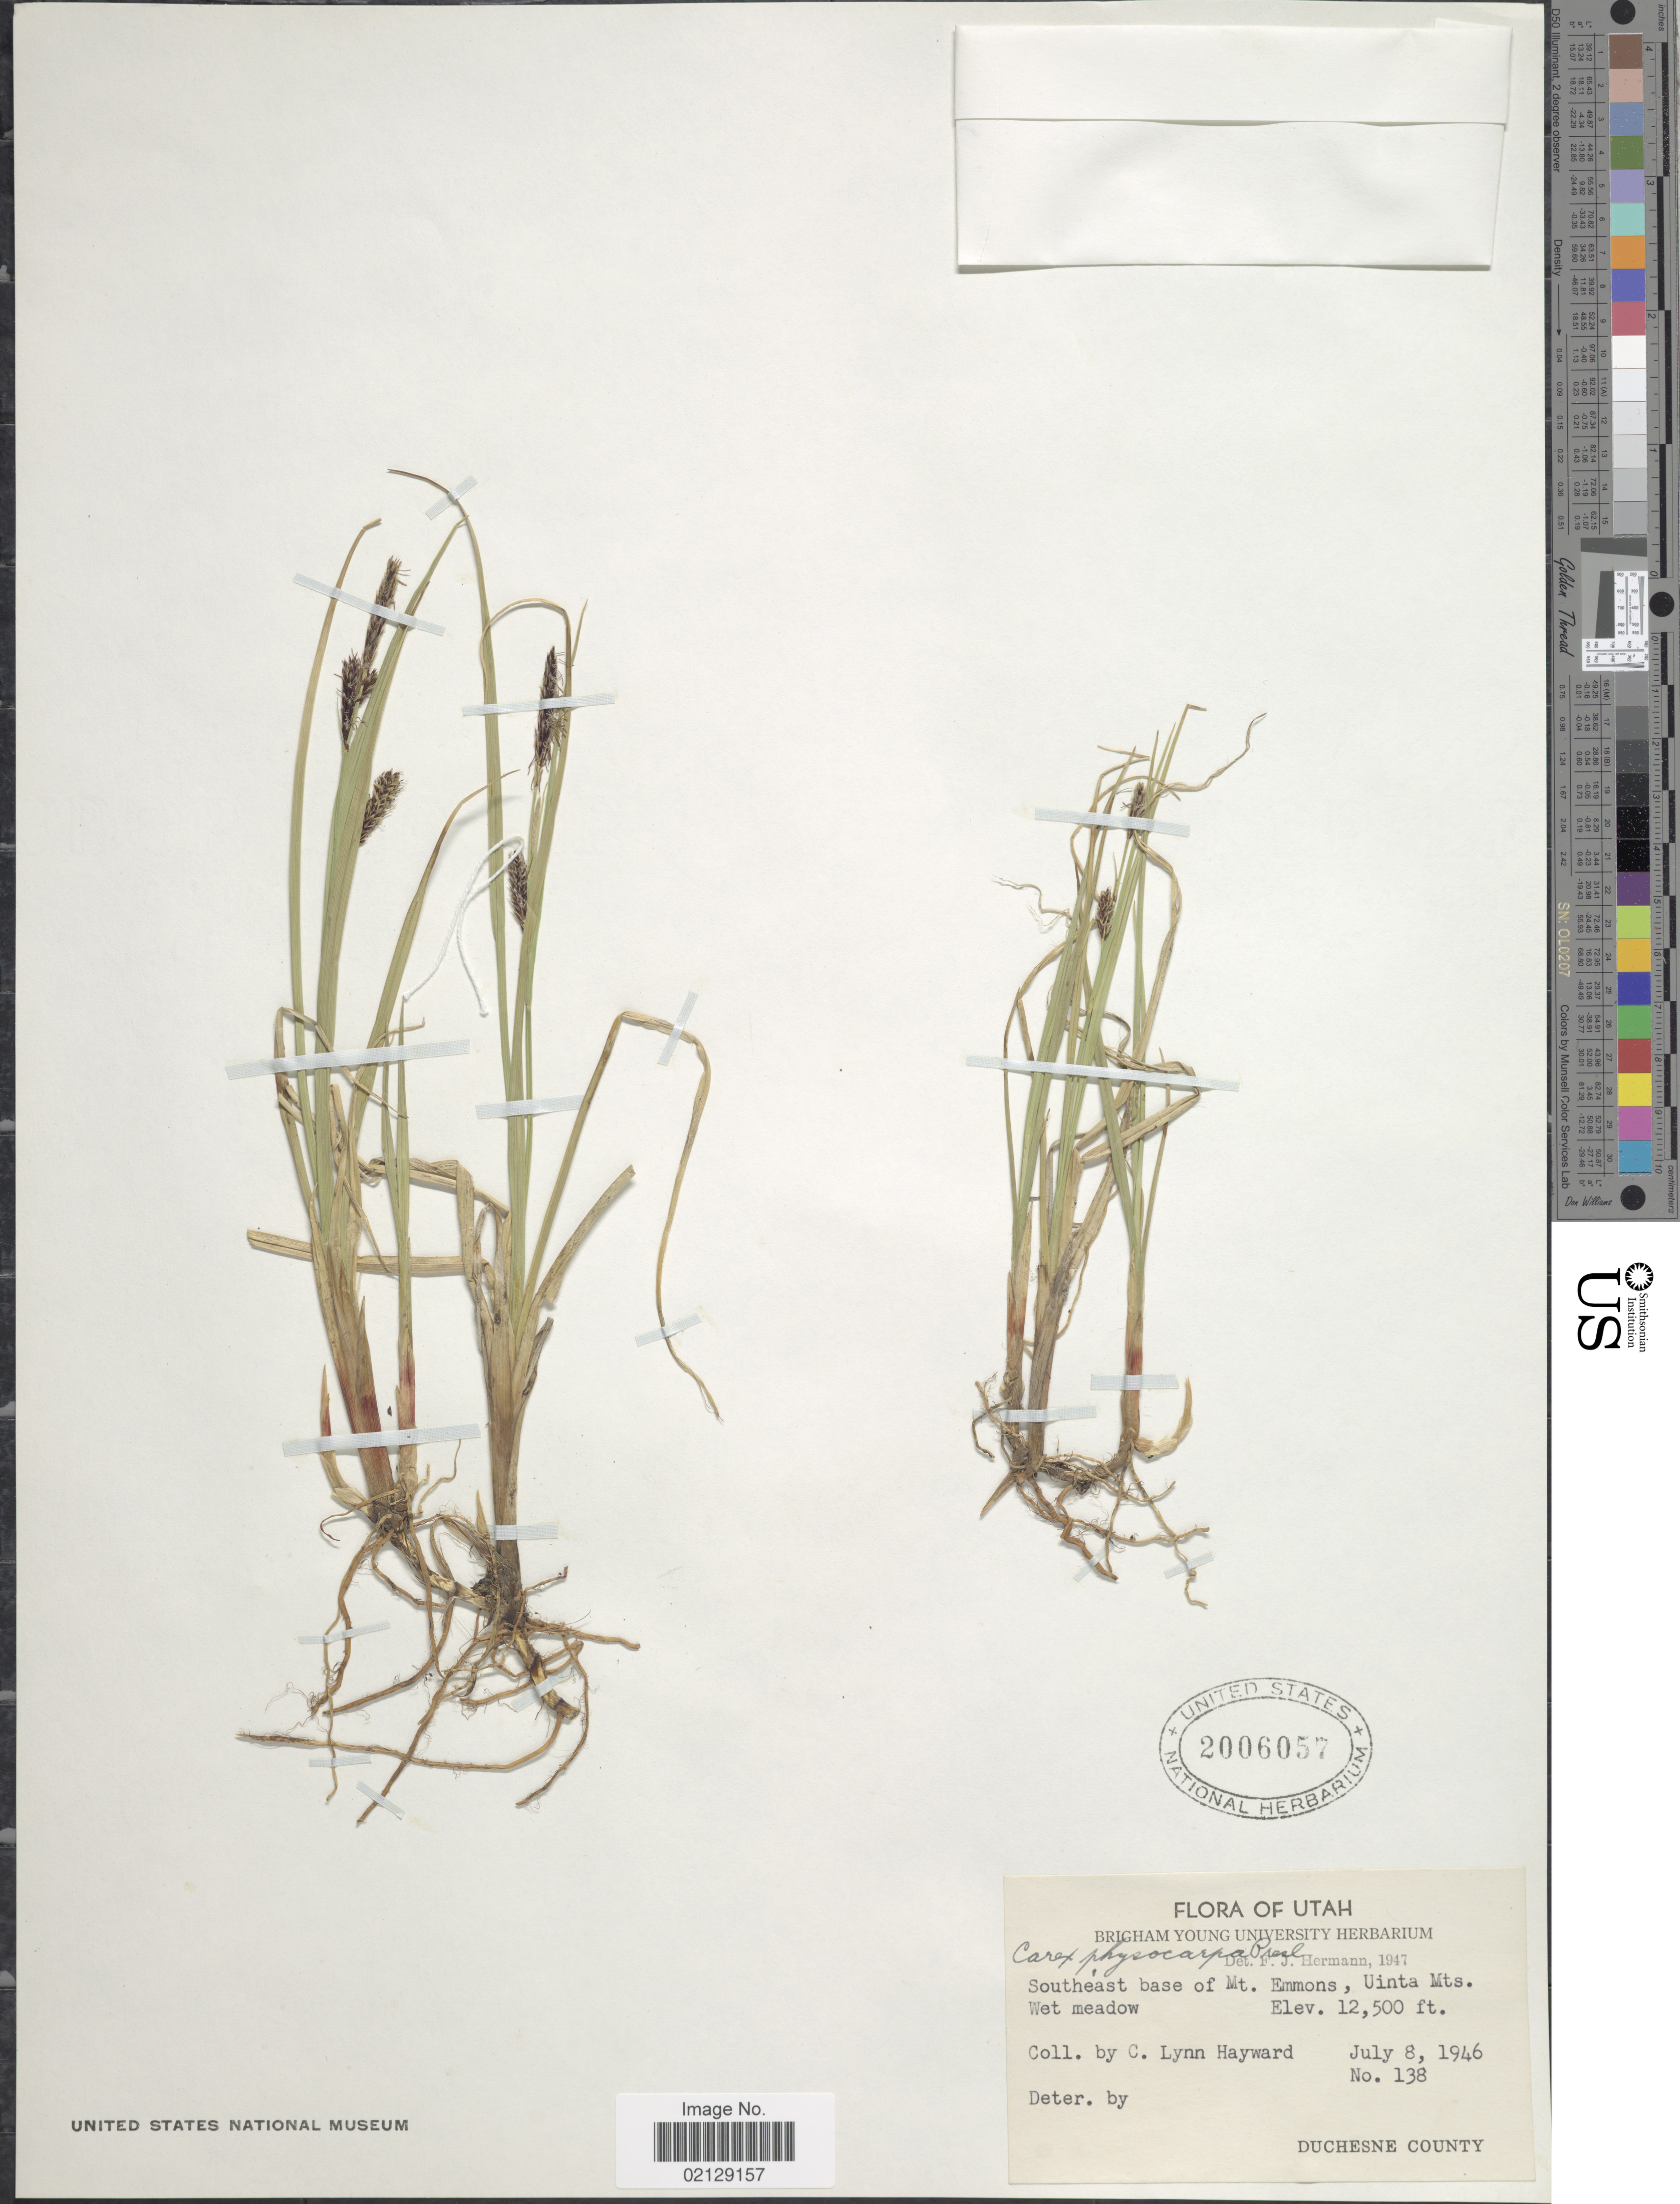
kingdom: Plantae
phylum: Tracheophyta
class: Liliopsida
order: Poales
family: Cyperaceae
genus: Carex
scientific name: Carex saxatilis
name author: L.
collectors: C. Hayward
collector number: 138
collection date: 1946-07-08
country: United States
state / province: Utah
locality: Southeast base of Mt. Emmons, Uinta Mts.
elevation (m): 3810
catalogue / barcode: US 2006057